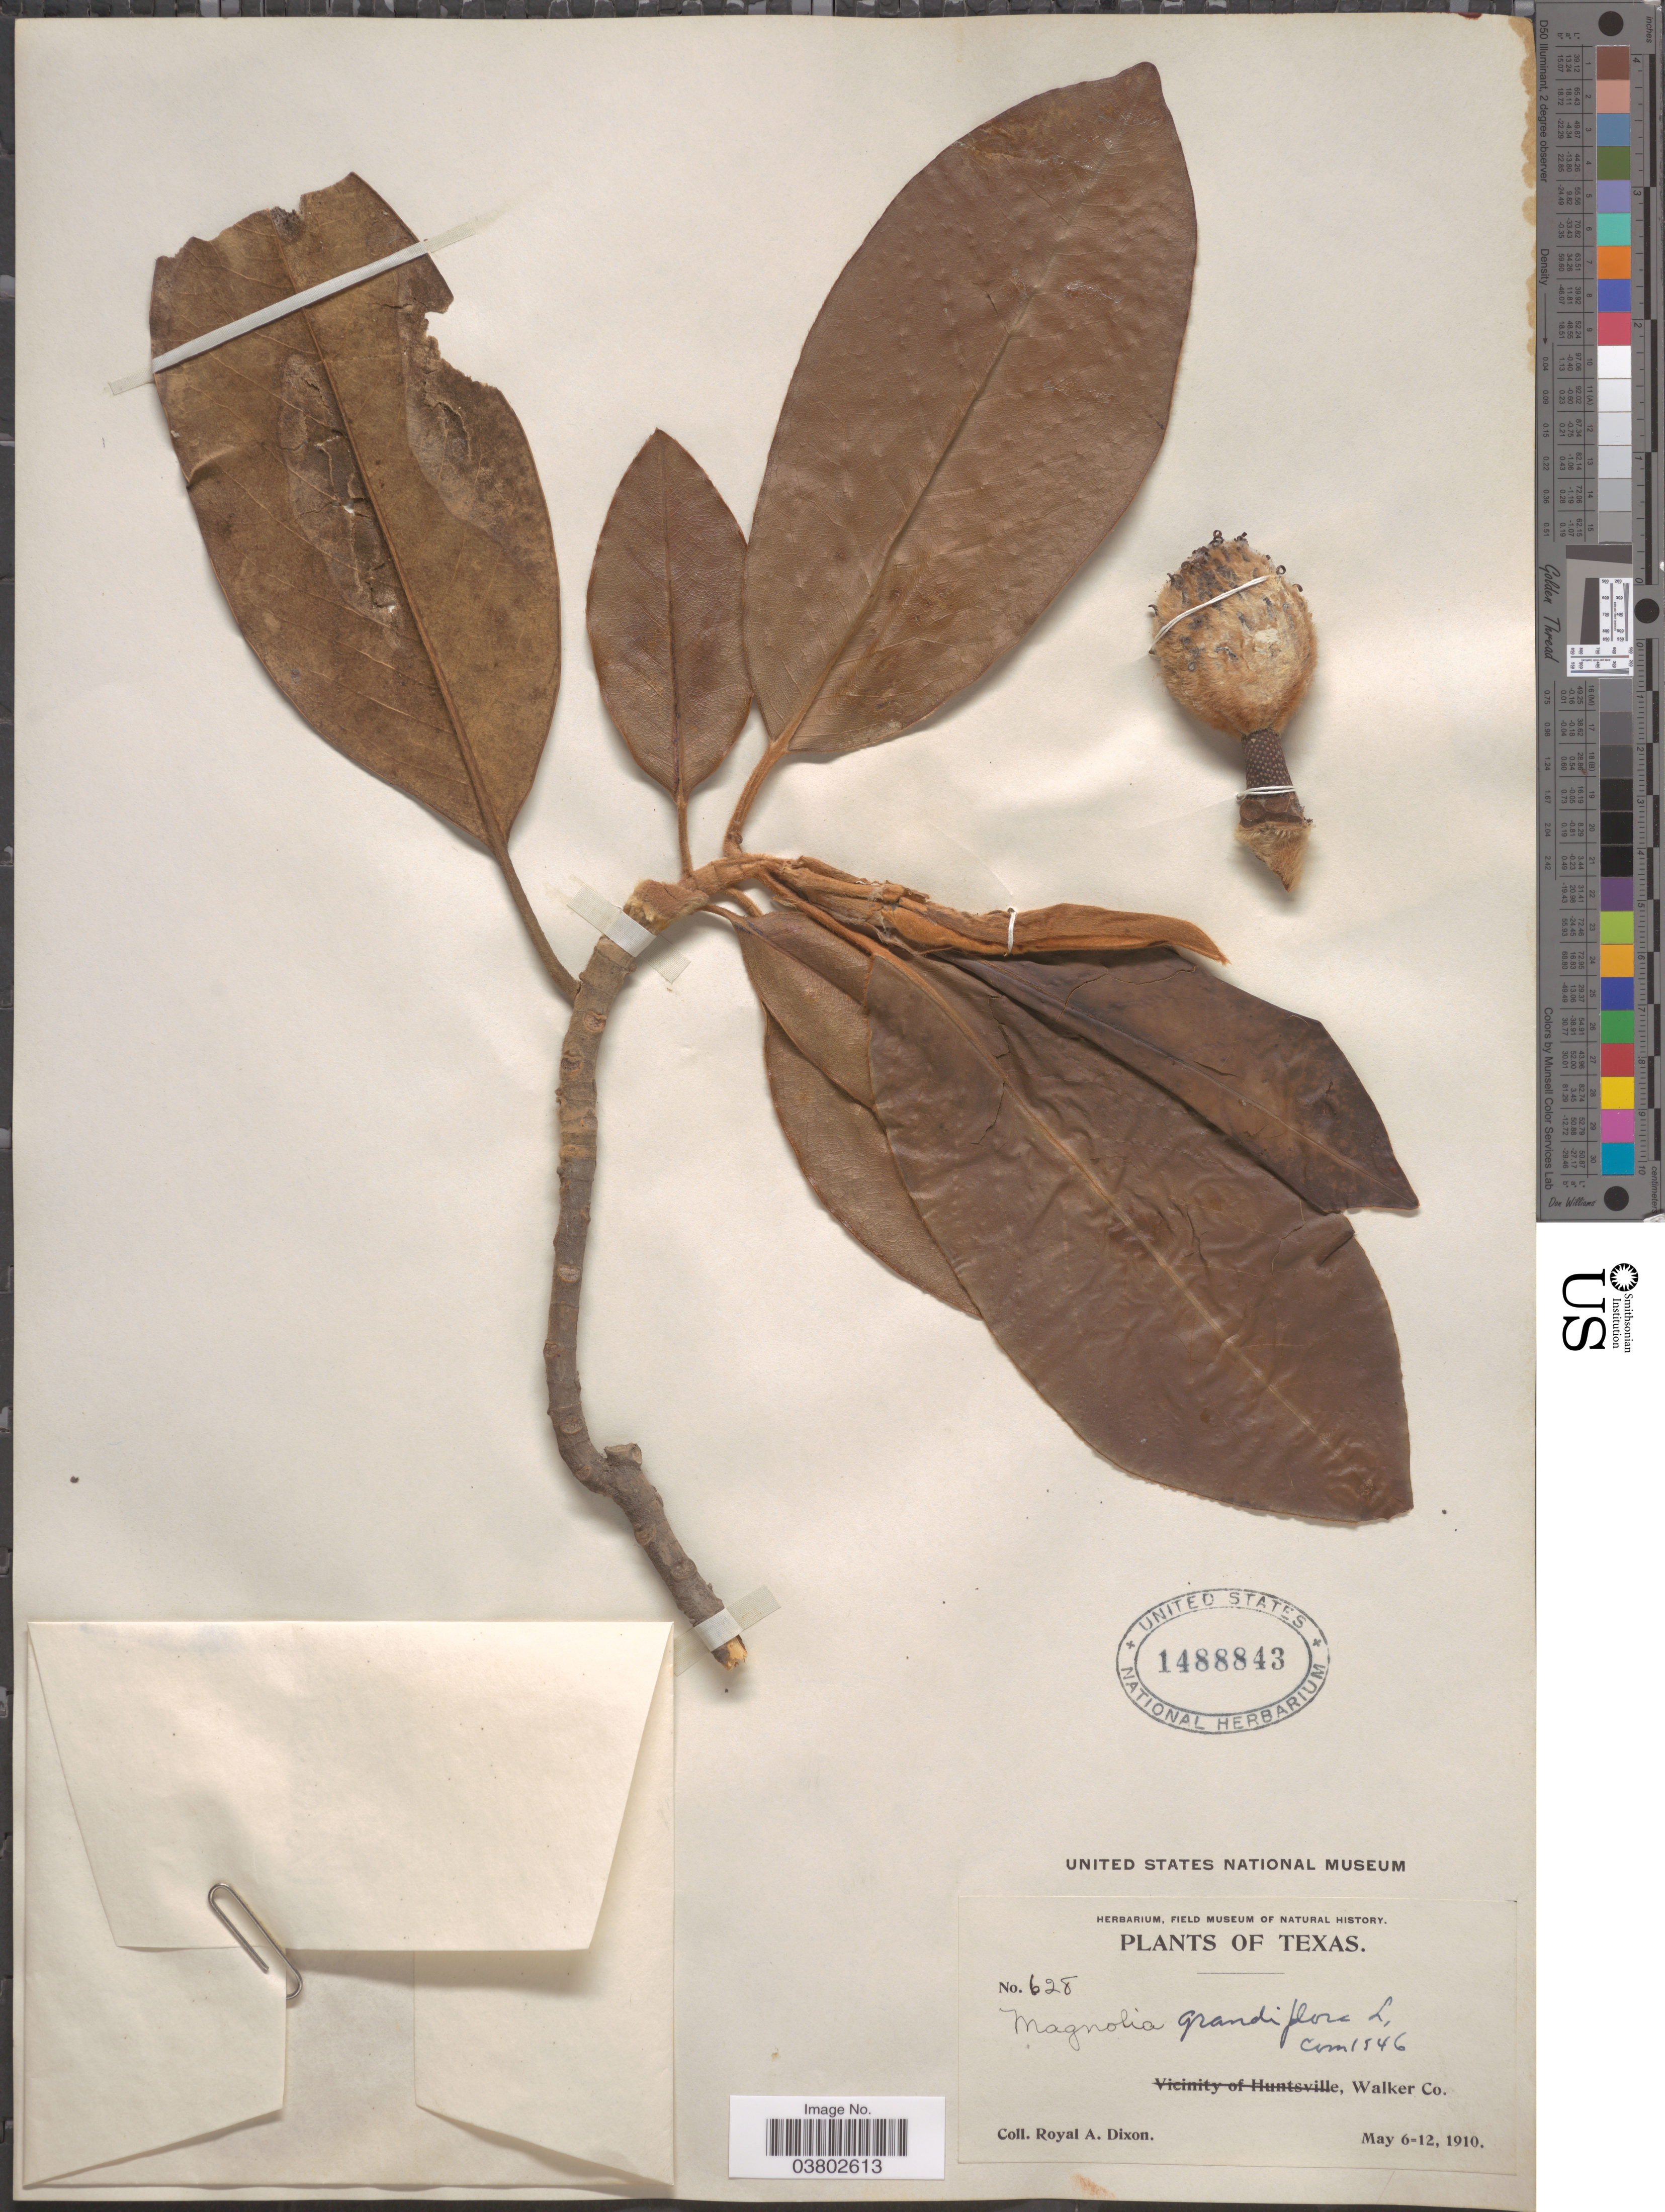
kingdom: Plantae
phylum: Tracheophyta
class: Magnoliopsida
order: Magnoliales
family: Magnoliaceae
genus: Magnolia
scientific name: Magnolia grandiflora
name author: L.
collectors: R. A. Dixon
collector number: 628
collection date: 1910-05-06/1910-05-12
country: United States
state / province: Texas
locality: Walker Co.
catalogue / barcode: US 1488843